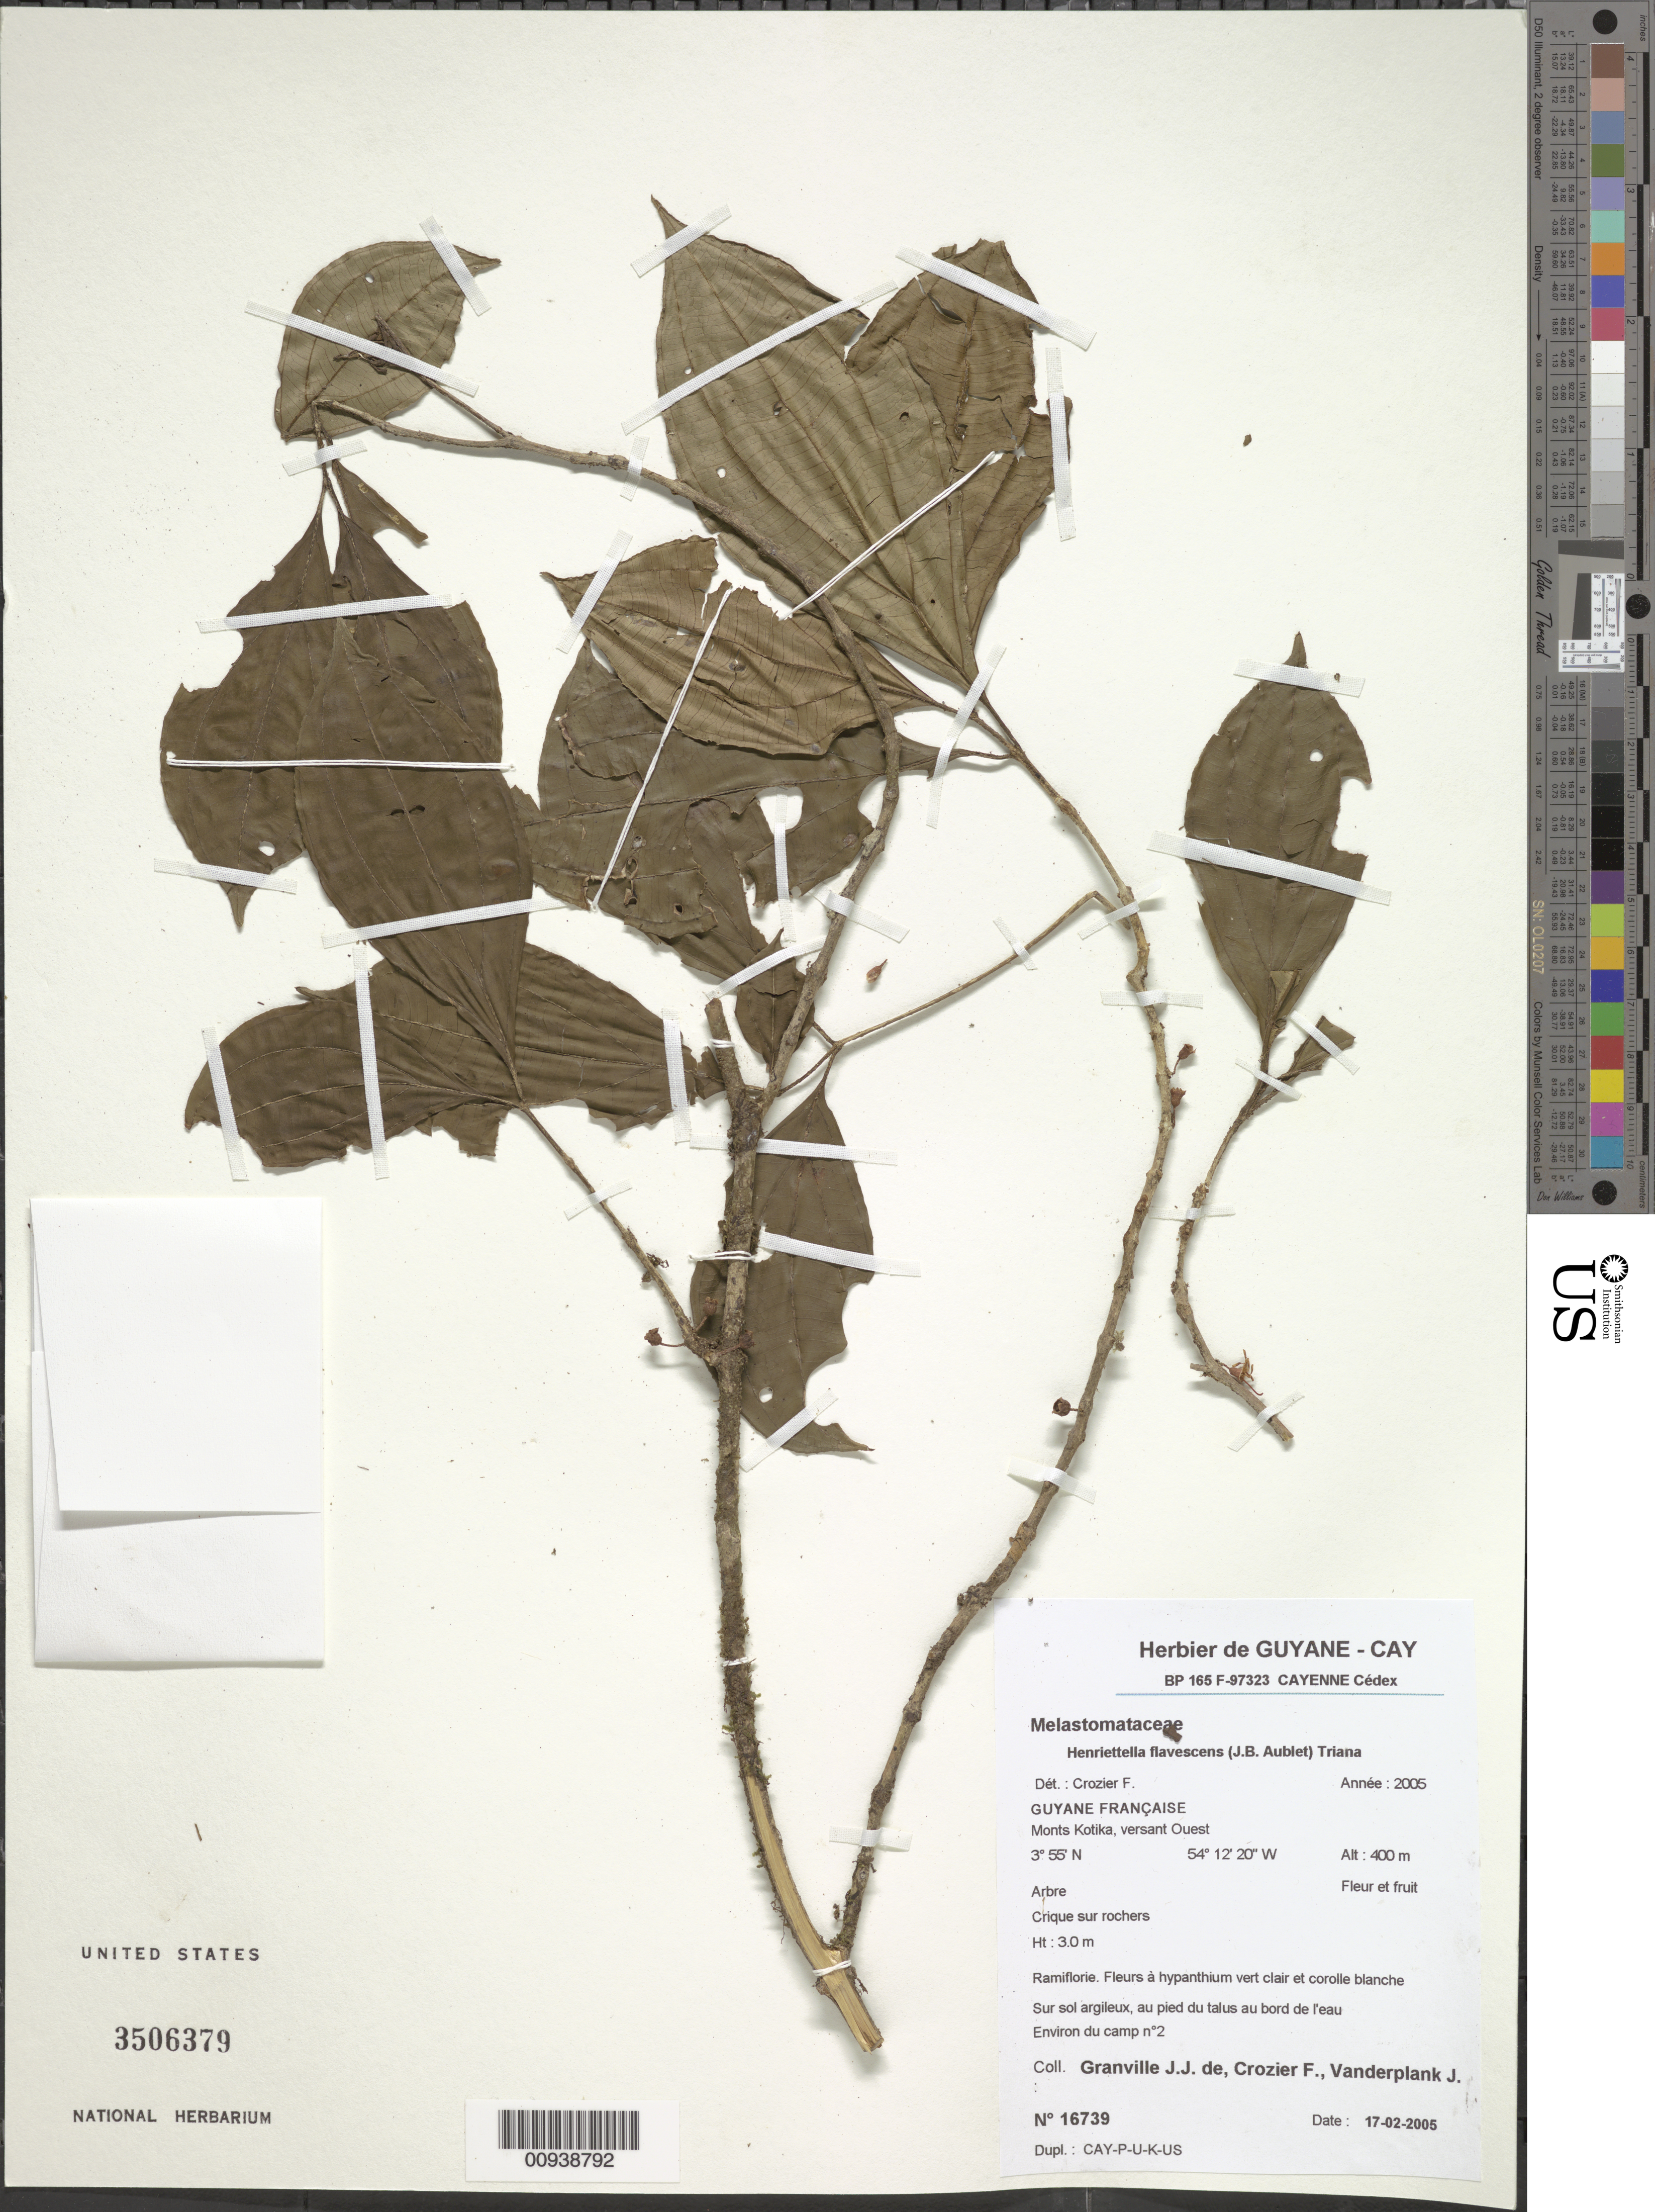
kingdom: Plantae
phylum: Tracheophyta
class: Magnoliopsida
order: Myrtales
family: Melastomataceae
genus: Henriettea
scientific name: Henriettea flavescens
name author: (Aubl.) Baill.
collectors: J.-J. de Granville, F. Crozier & J. Vanderplank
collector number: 16739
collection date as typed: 17-Feb-05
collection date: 2005-02-17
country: French Guiana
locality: Monts Kotika, versant Ouest, environ du camp 2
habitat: Crique sur rochers; sur sol argileux, au pied du talus au bord de l'eau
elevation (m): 400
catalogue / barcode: US 3506379